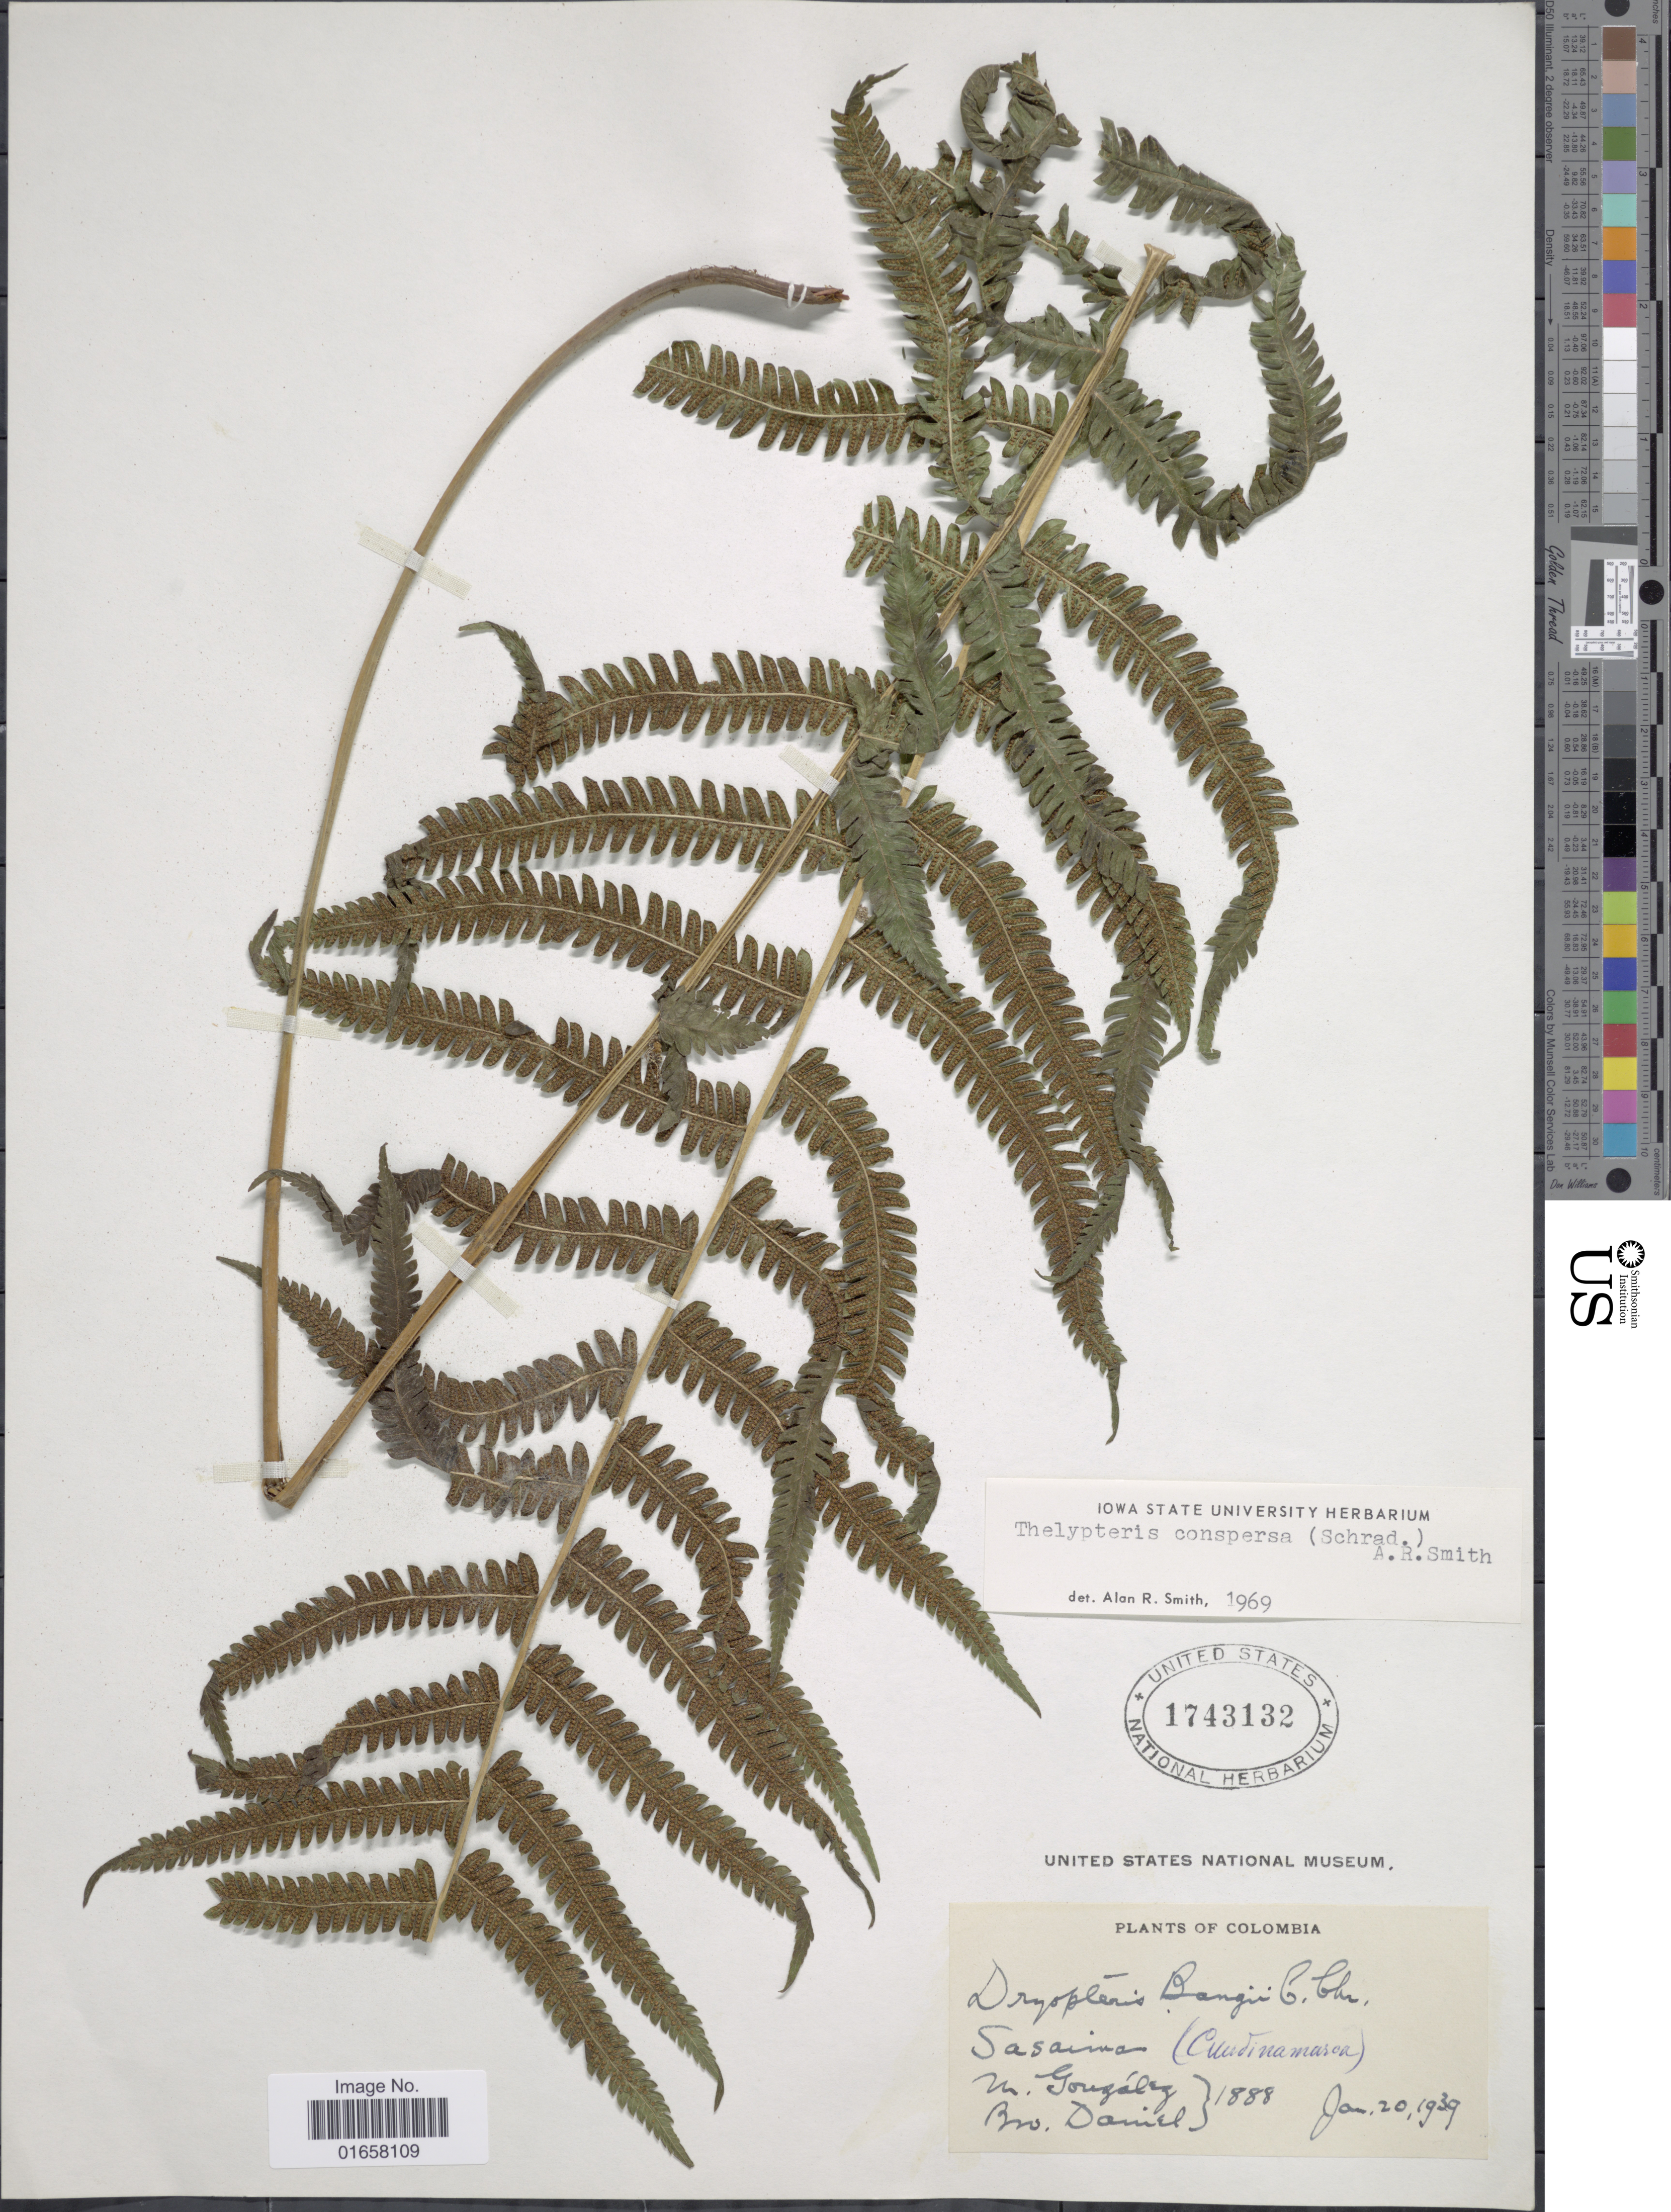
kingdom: Plantae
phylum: Tracheophyta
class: Polypodiopsida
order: Polypodiales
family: Thelypteridaceae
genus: Christella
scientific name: Christella conspersa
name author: (Schrad.) Á. Löve & D. Löve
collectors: M. González & Bro. Daniel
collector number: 1888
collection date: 1939-01-20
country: Colombia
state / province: Cundinamarca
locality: Colombia, Sasaima (Cundinamarca).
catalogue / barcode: US 1743132